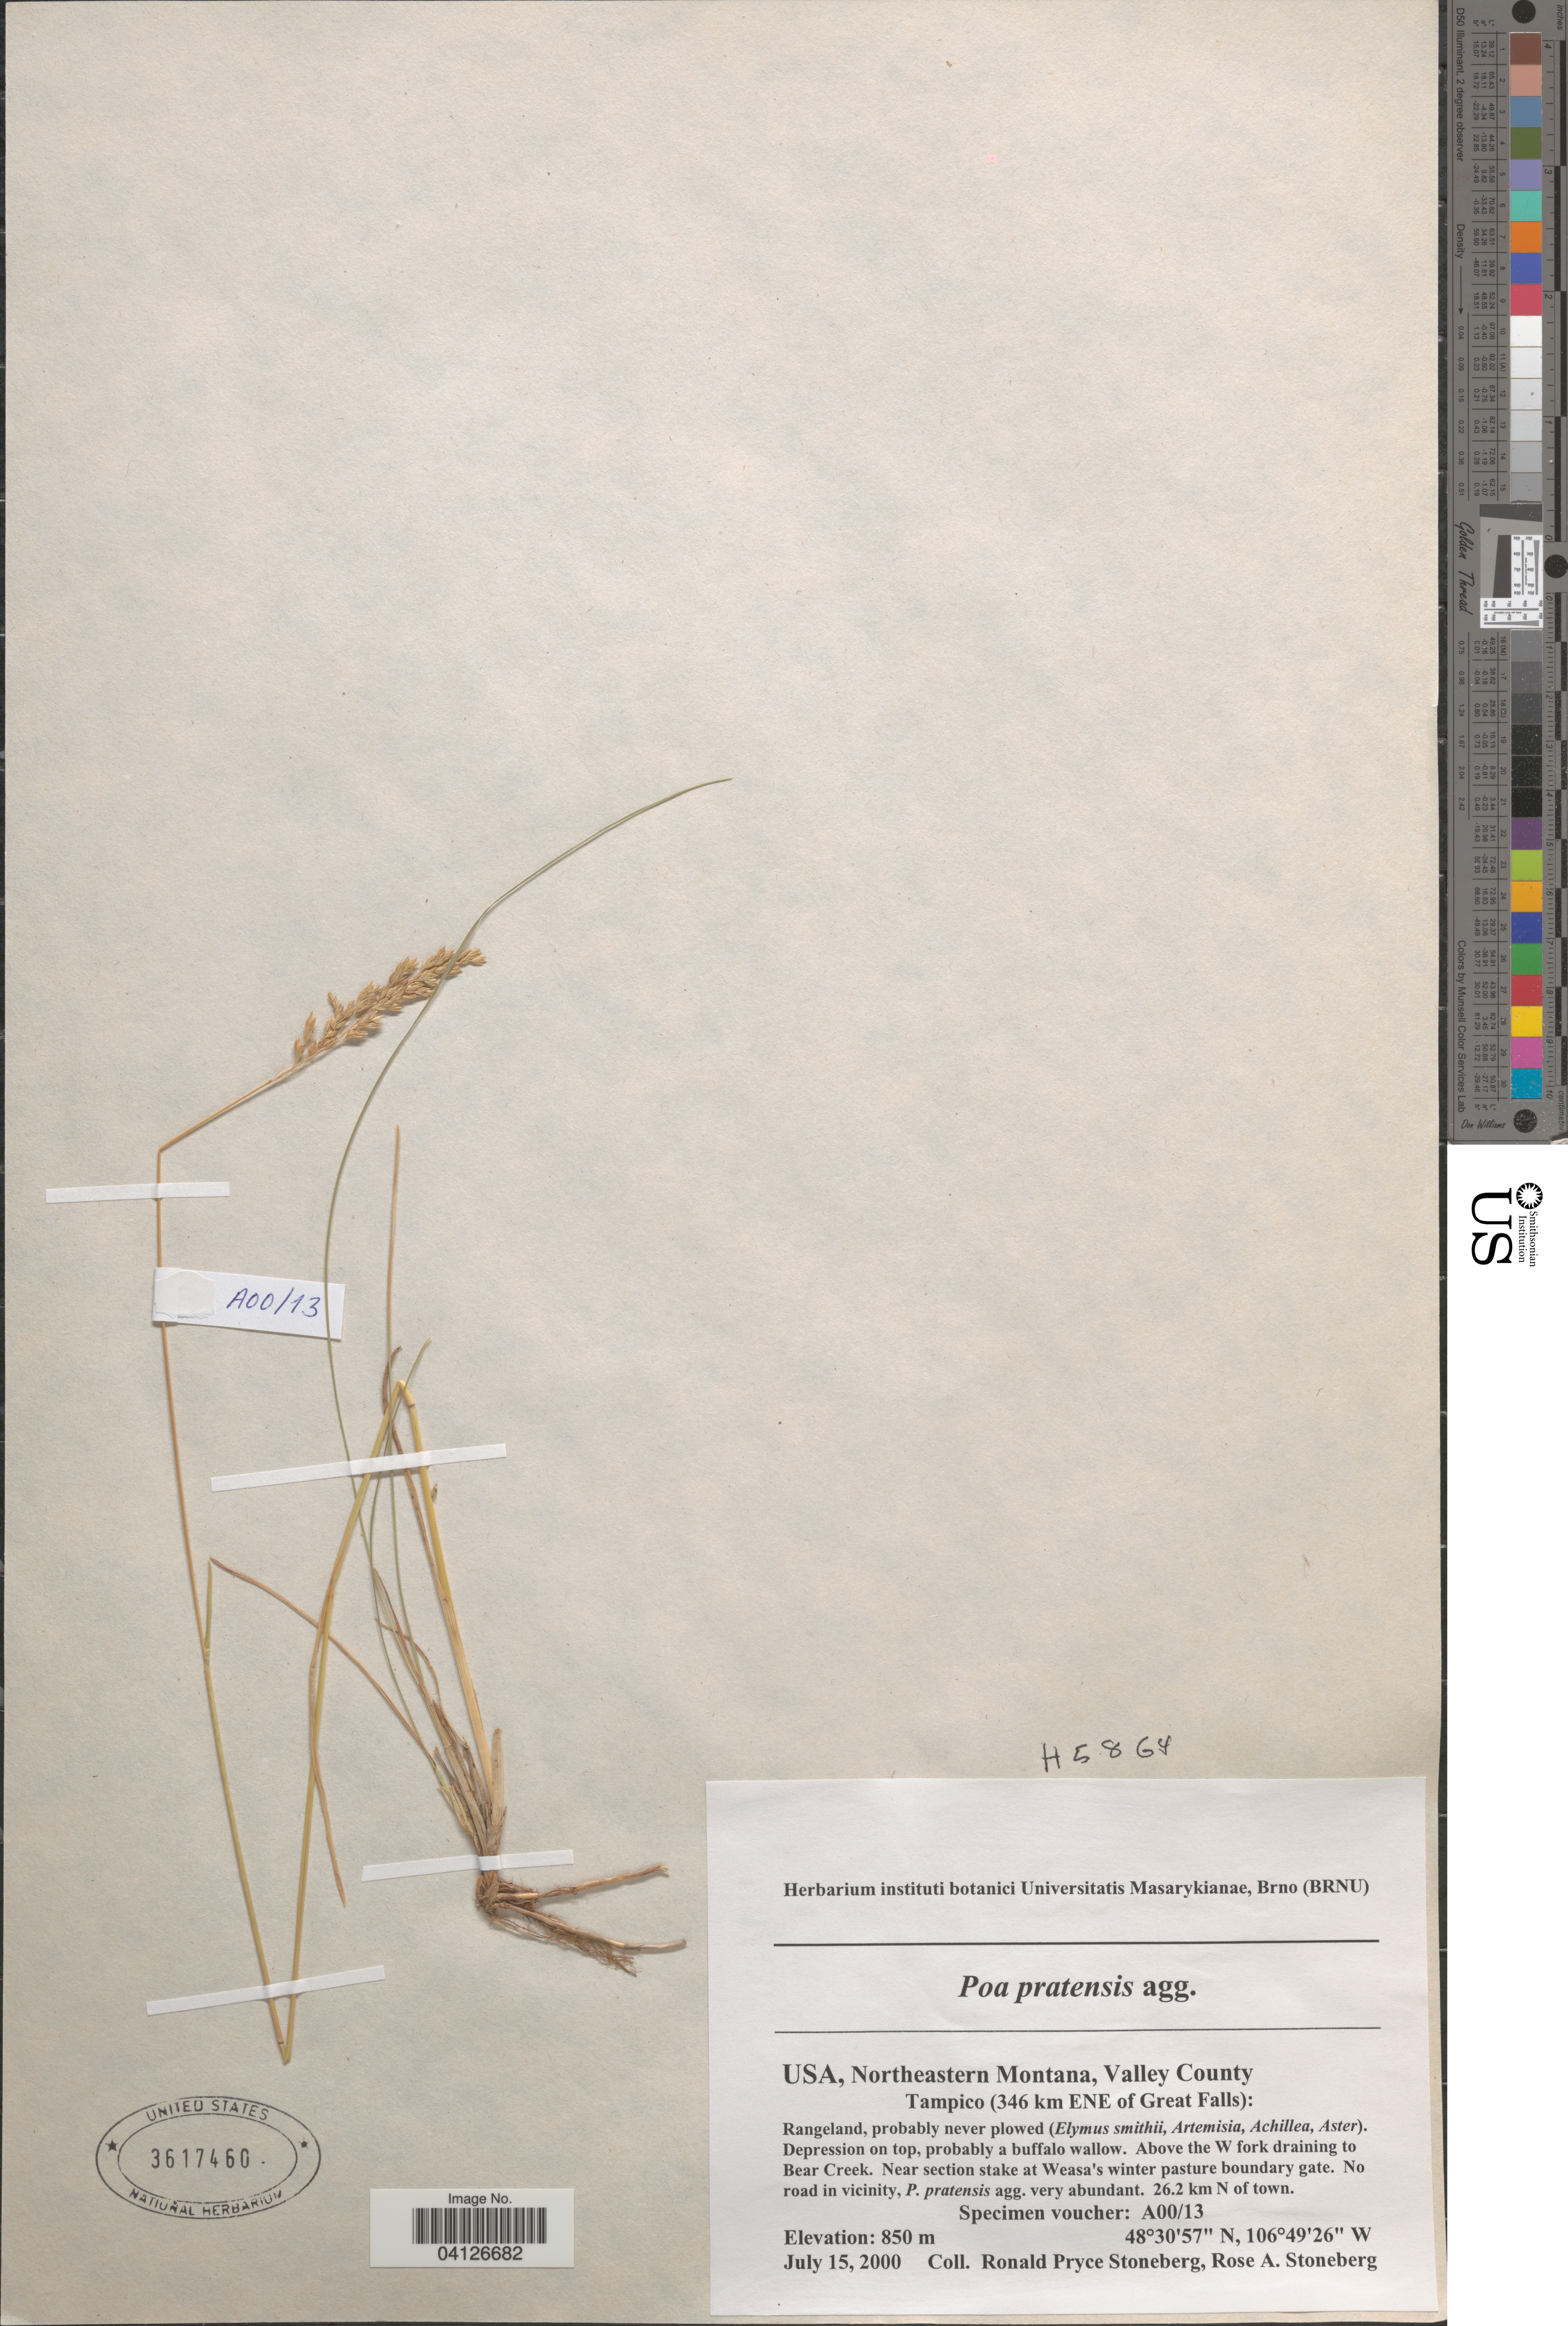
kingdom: Plantae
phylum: Tracheophyta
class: Liliopsida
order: Poales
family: Poaceae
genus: Poa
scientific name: Poa pratensis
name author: L.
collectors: R. Stoneberg & R. Stoneberg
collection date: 2000-07-15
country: United States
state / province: Montana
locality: Northeastern Montana, Valley County. Tampico (346 km ENE of Great Falls). Above the W fork draining to Bear Creek. Near section stake at Weasa's winter pasture boundary gate. 26.2 km n of town.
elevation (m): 850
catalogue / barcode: US 3617460